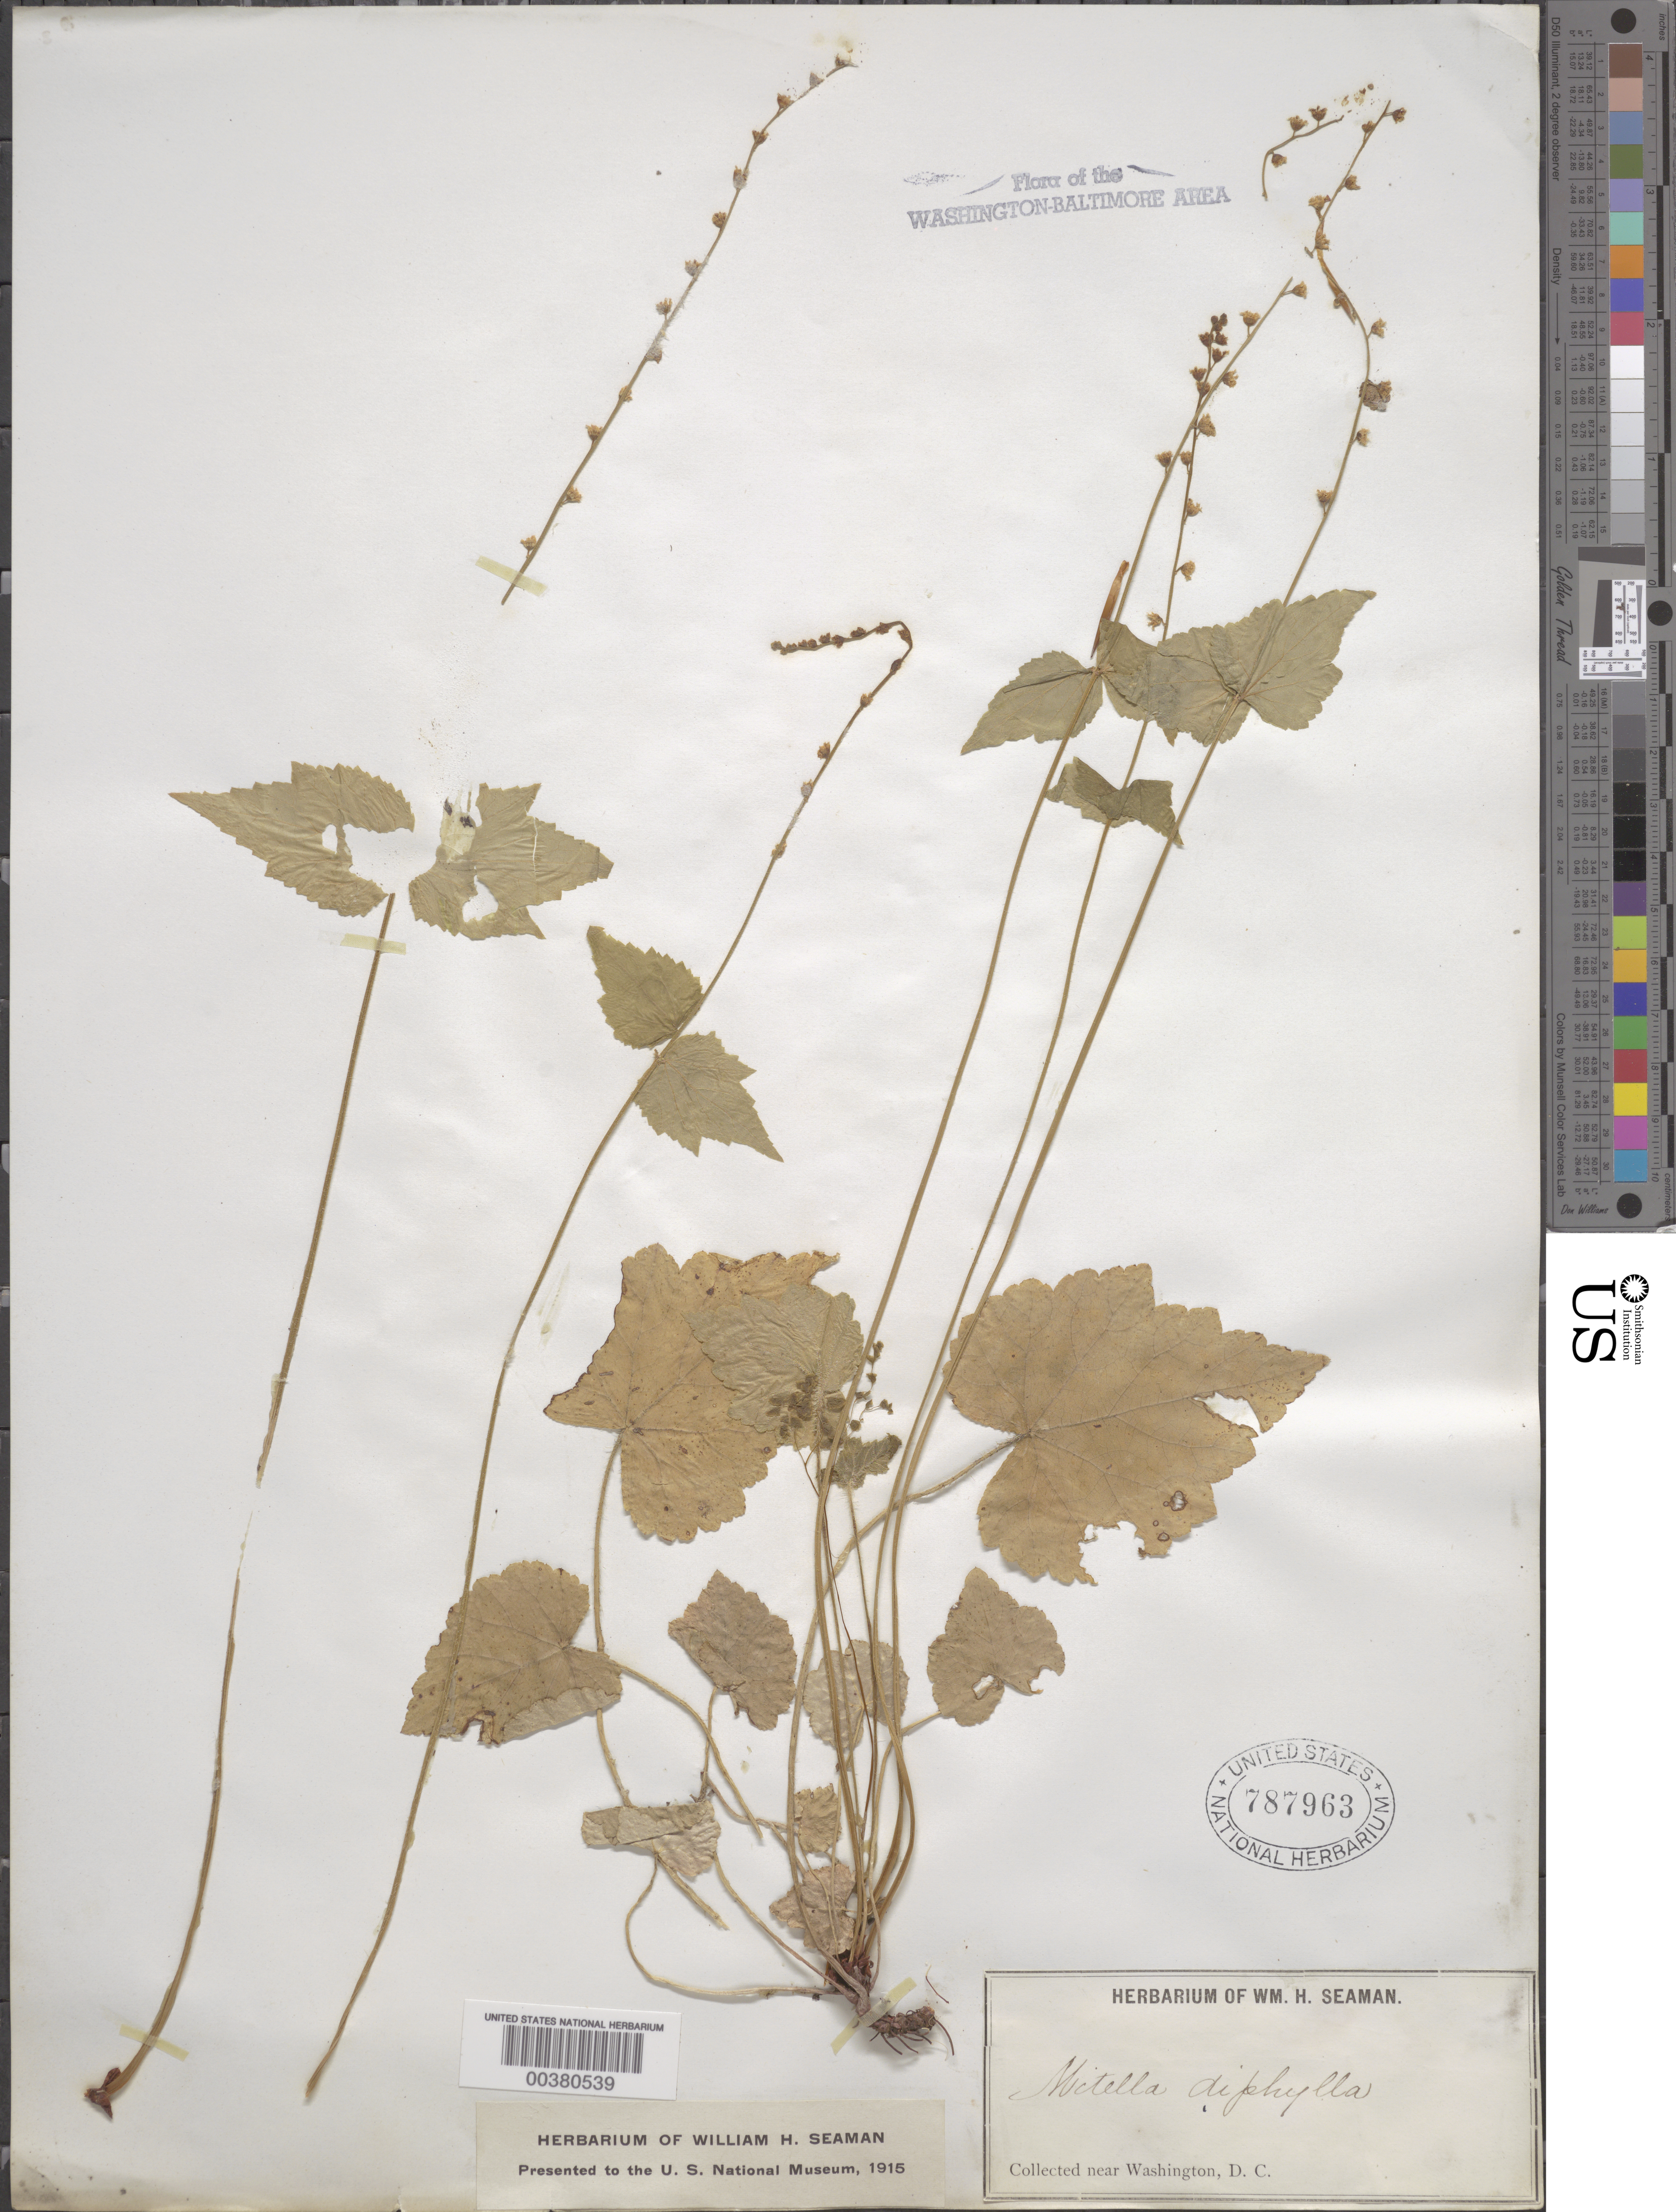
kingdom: Plantae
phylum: Tracheophyta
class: Magnoliopsida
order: Saxifragales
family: Saxifragaceae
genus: Mitella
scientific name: Mitella diphylla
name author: L.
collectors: W. Seaman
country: United States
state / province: District of Columbia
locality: Vicinity of Washington, DC.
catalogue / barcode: US 787963